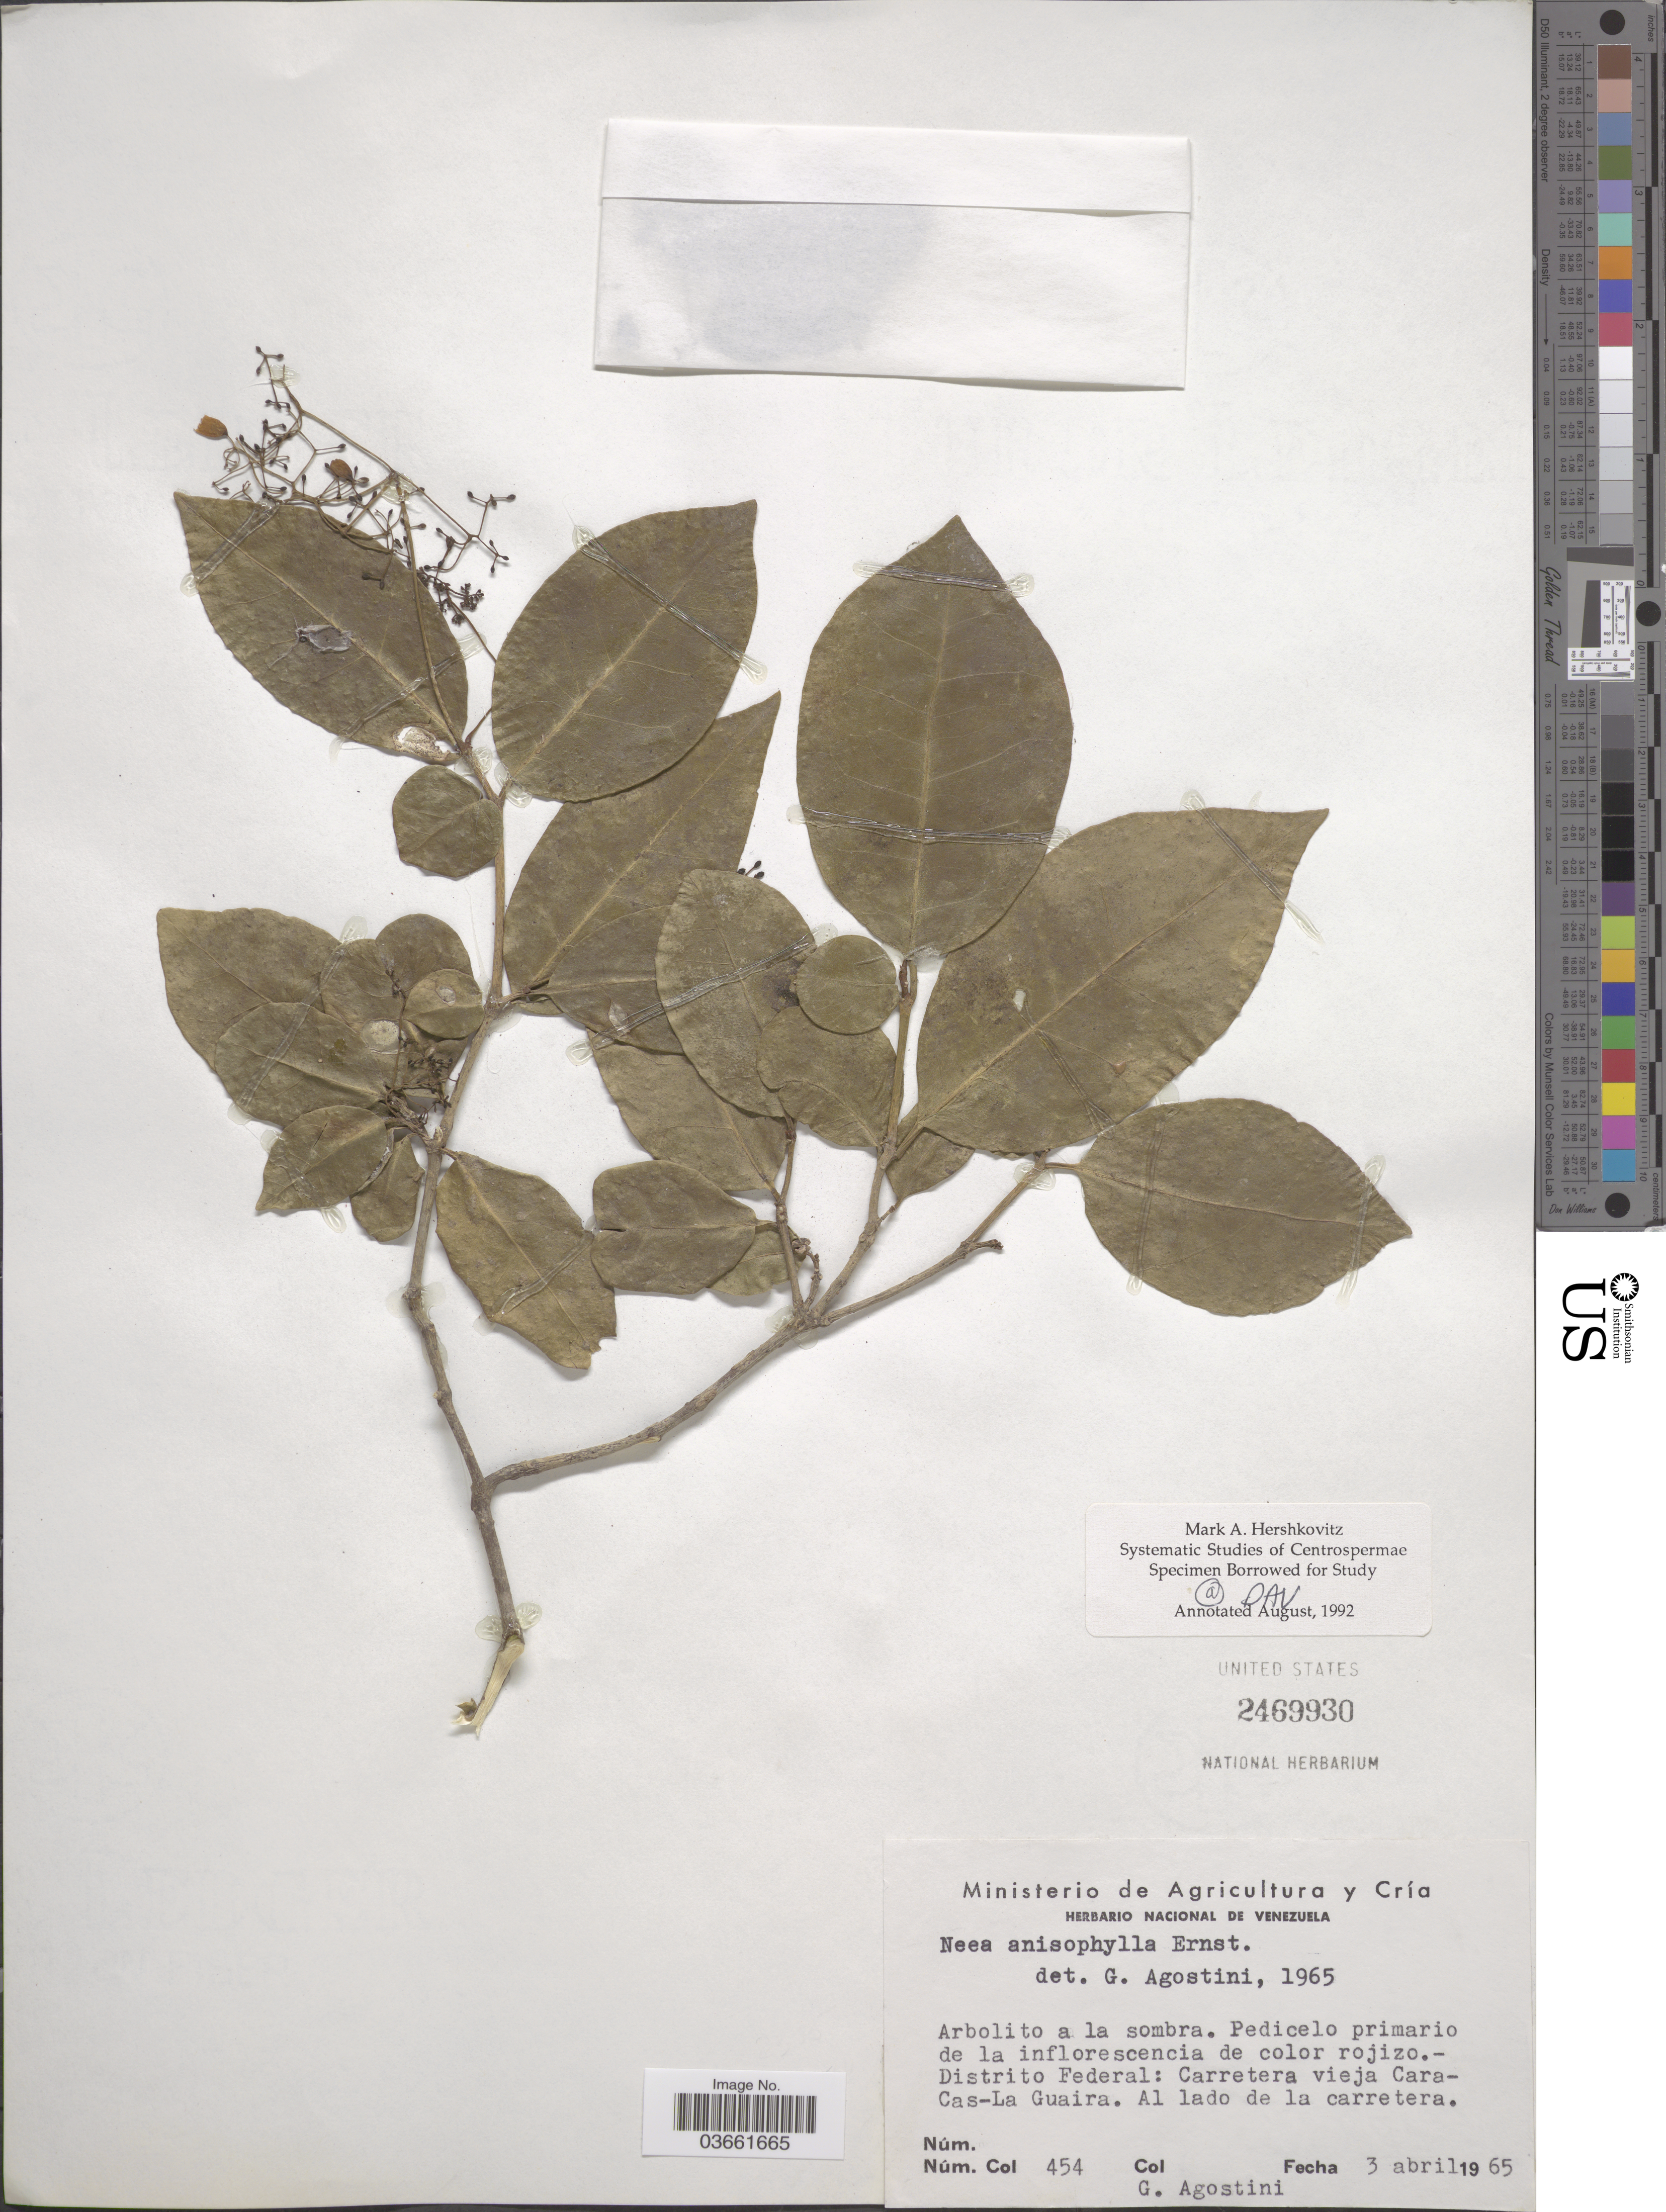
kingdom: Plantae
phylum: Tracheophyta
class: Magnoliopsida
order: Caryophyllales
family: Nyctaginaceae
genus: Neea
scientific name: Neea anisophylla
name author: Ernst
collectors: G. Agostini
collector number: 454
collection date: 1965-04-03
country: Venezuela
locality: Distrito Federal: Carretera vieja Caracas-La Guaira.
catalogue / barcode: US 2469930